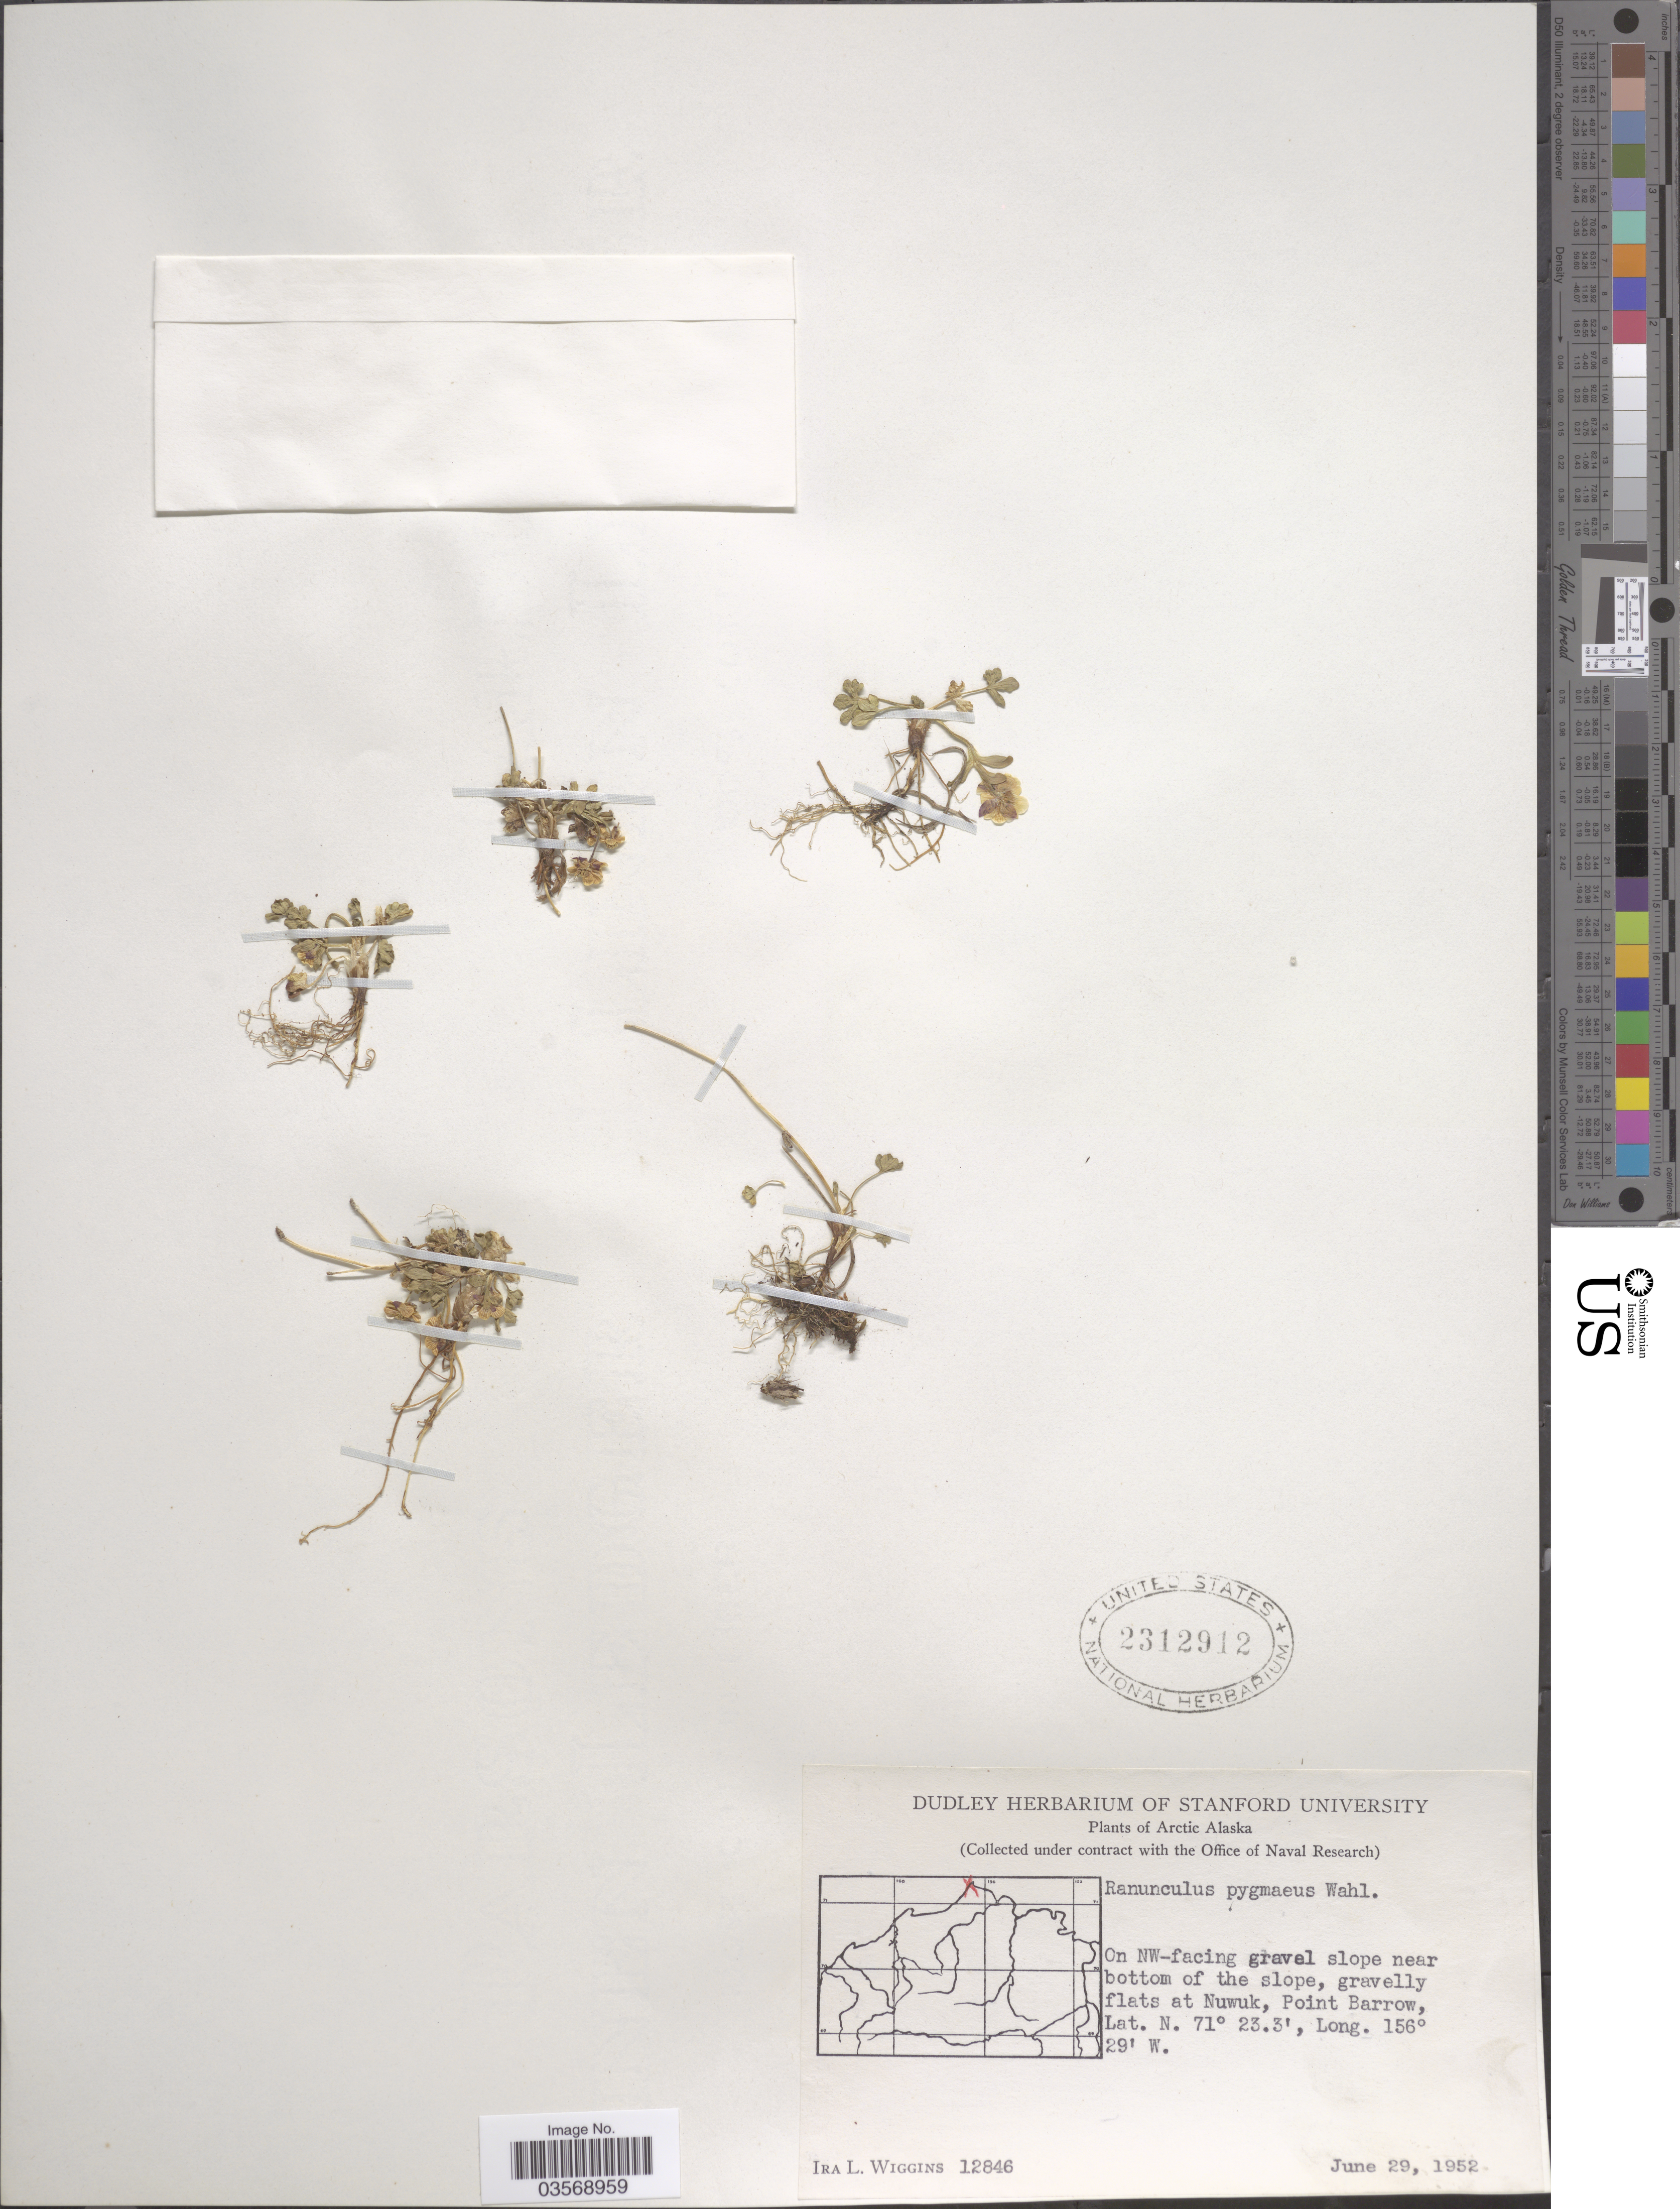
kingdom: Plantae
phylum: Tracheophyta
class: Magnoliopsida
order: Ranunculales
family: Ranunculaceae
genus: Ranunculus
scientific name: Ranunculus pygmaeus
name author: Wahlenb.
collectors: I. L. Wiggins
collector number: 12846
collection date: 1952-06-29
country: United States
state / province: Alaska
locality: Arctic Alaska. On NW-facing gravel slope near bottom of the slope, gravelly flats at Nuwuk, Point Barrow.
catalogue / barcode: US 2312912